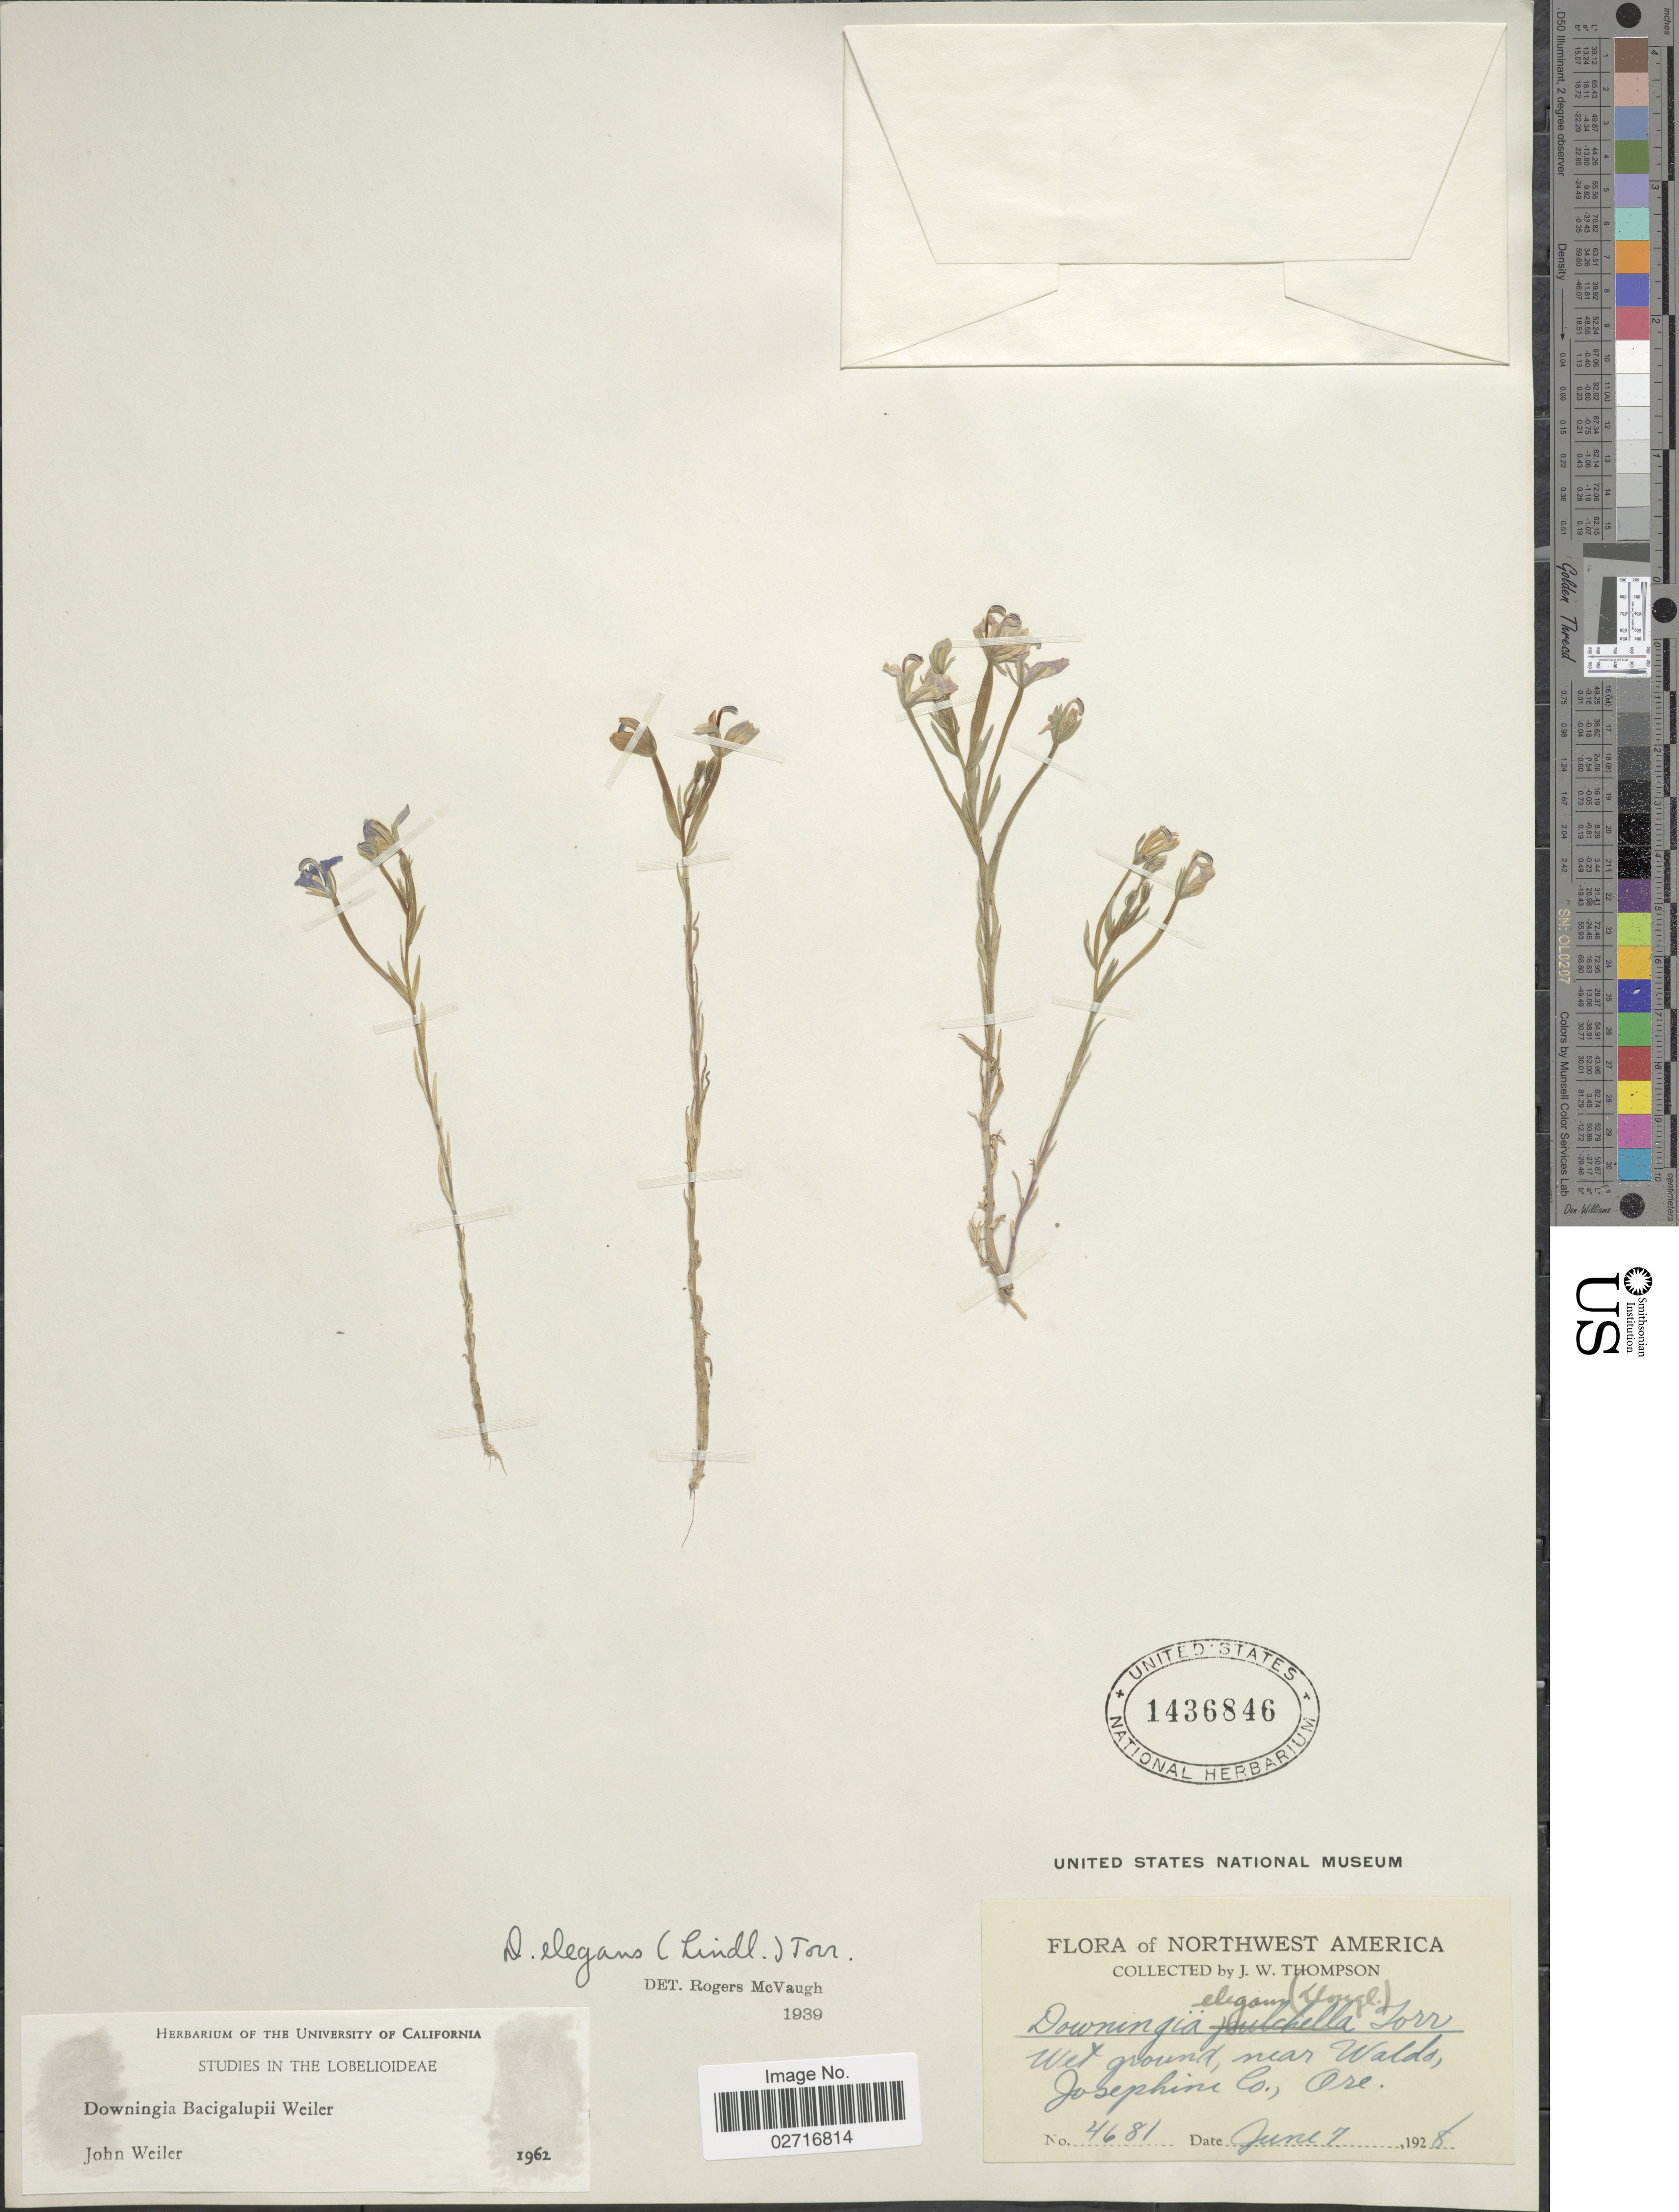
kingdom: Plantae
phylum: Tracheophyta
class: Magnoliopsida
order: Asterales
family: Campanulaceae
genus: Downingia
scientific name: Downingia bacigalupii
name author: Weiler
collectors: J. W. Thompson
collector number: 4681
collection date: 1928-06-07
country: United States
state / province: Oregon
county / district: Josephine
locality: Wet ground near Waldo, Josephine Co.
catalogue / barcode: US 1436846